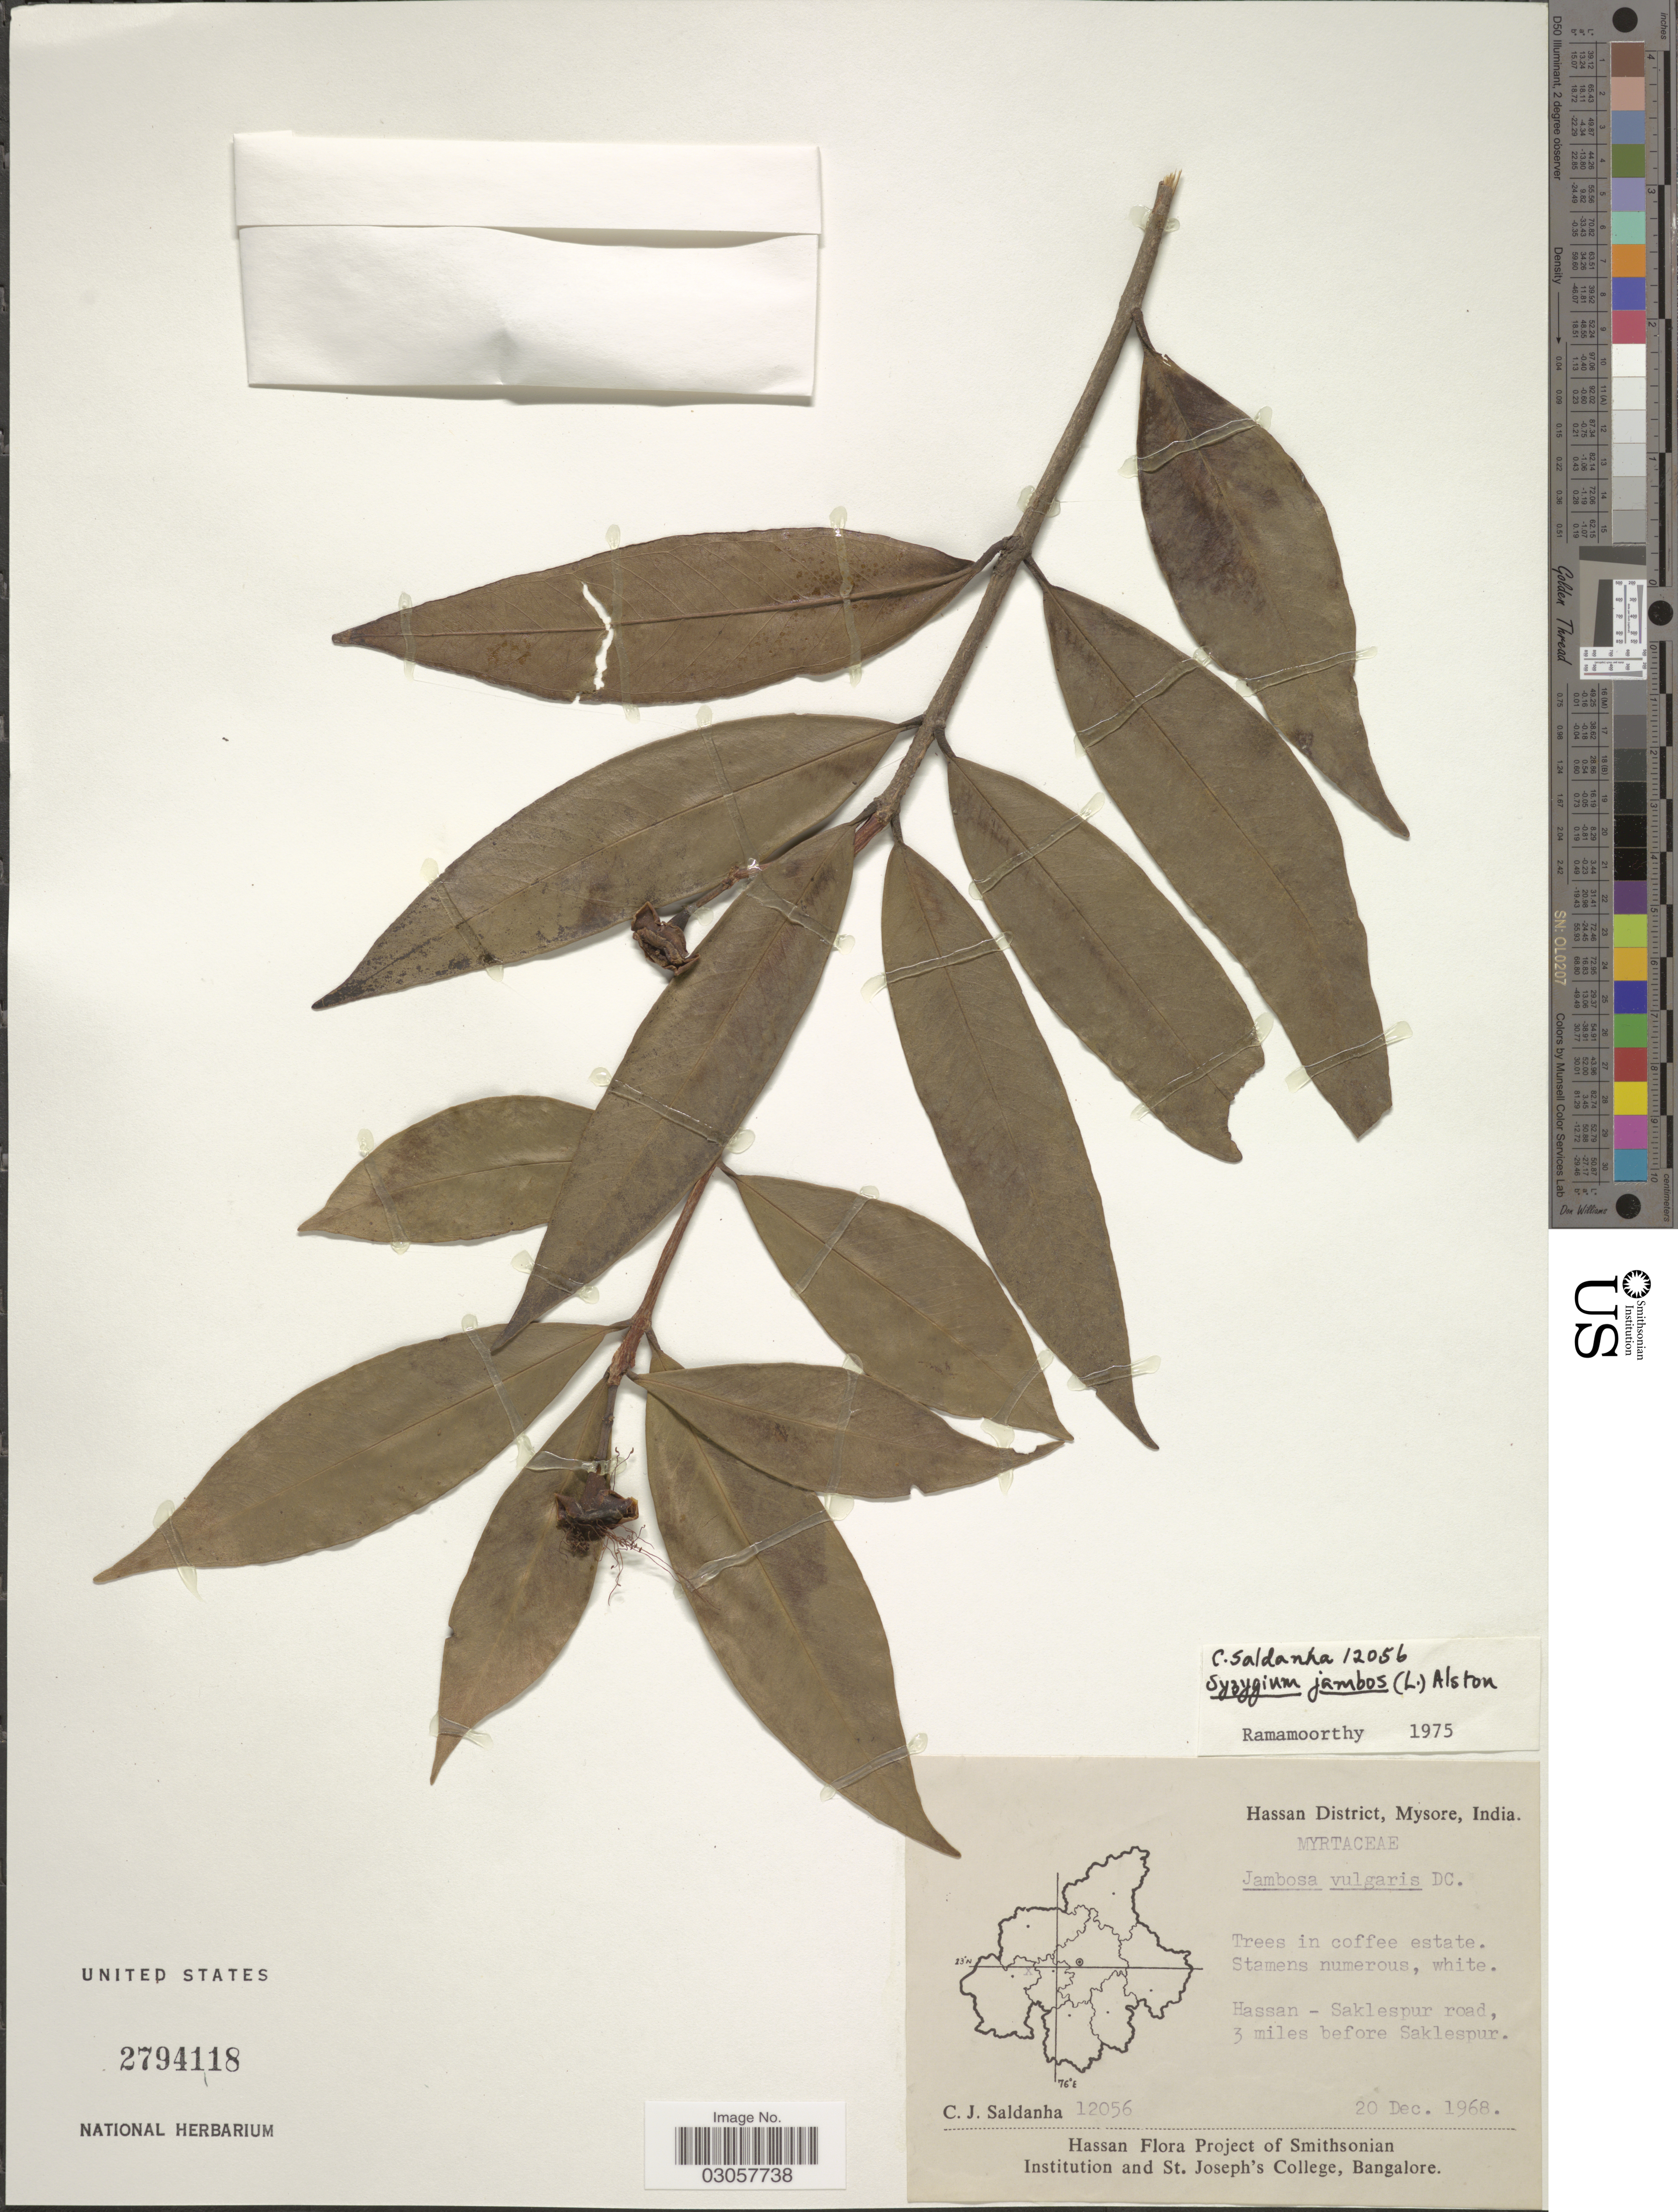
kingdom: Plantae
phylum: Tracheophyta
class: Magnoliopsida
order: Myrtales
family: Myrtaceae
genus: Syzygium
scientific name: Syzygium jambos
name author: (L.) Alston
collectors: C. J. Saldanha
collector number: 12056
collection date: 1968-12-20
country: India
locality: Hassan District, Mysore. Hassan - Saklespur road, 3 miles before Saklespur.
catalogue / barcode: US 2794118